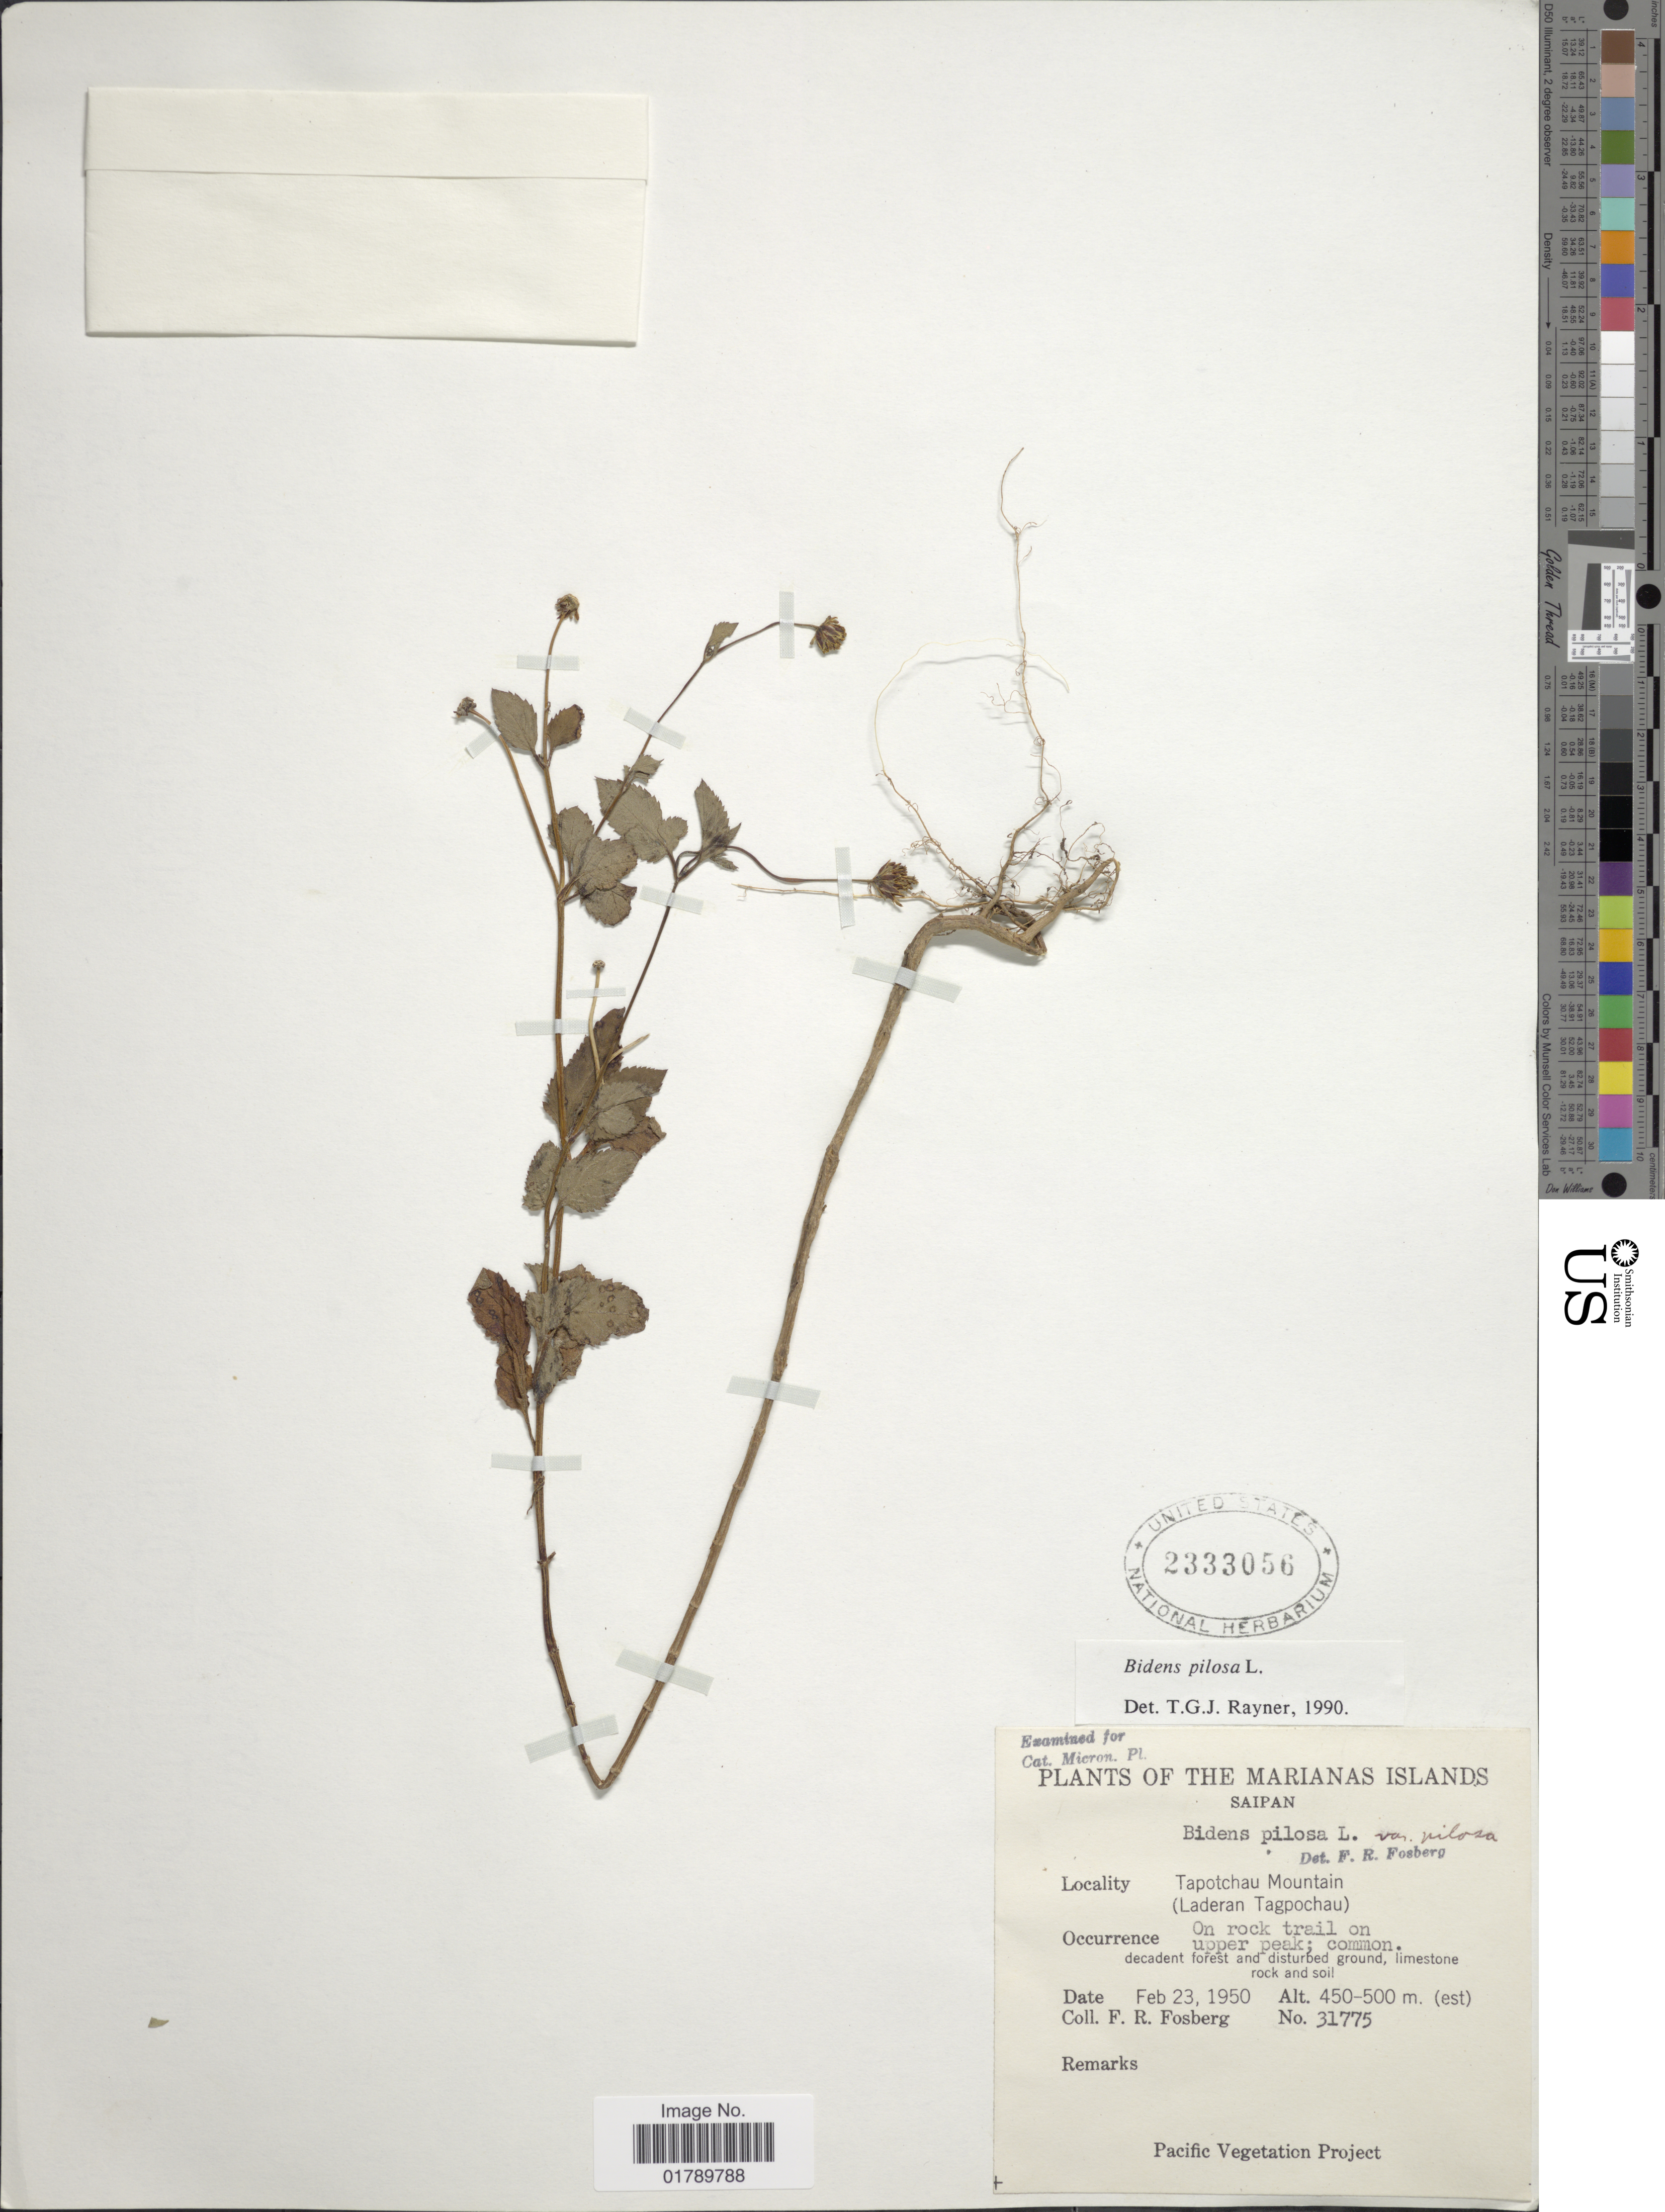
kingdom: Plantae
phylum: Tracheophyta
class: Magnoliopsida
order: Asterales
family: Asteraceae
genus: Bidens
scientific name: Bidens pilosa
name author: L.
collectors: F. R. Fosberg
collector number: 31775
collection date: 1950-02-23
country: Northern Mariana Islands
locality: Saipan. Tapotchau Mountain (Laderan Tagpochau)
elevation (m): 450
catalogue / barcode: US 2333056